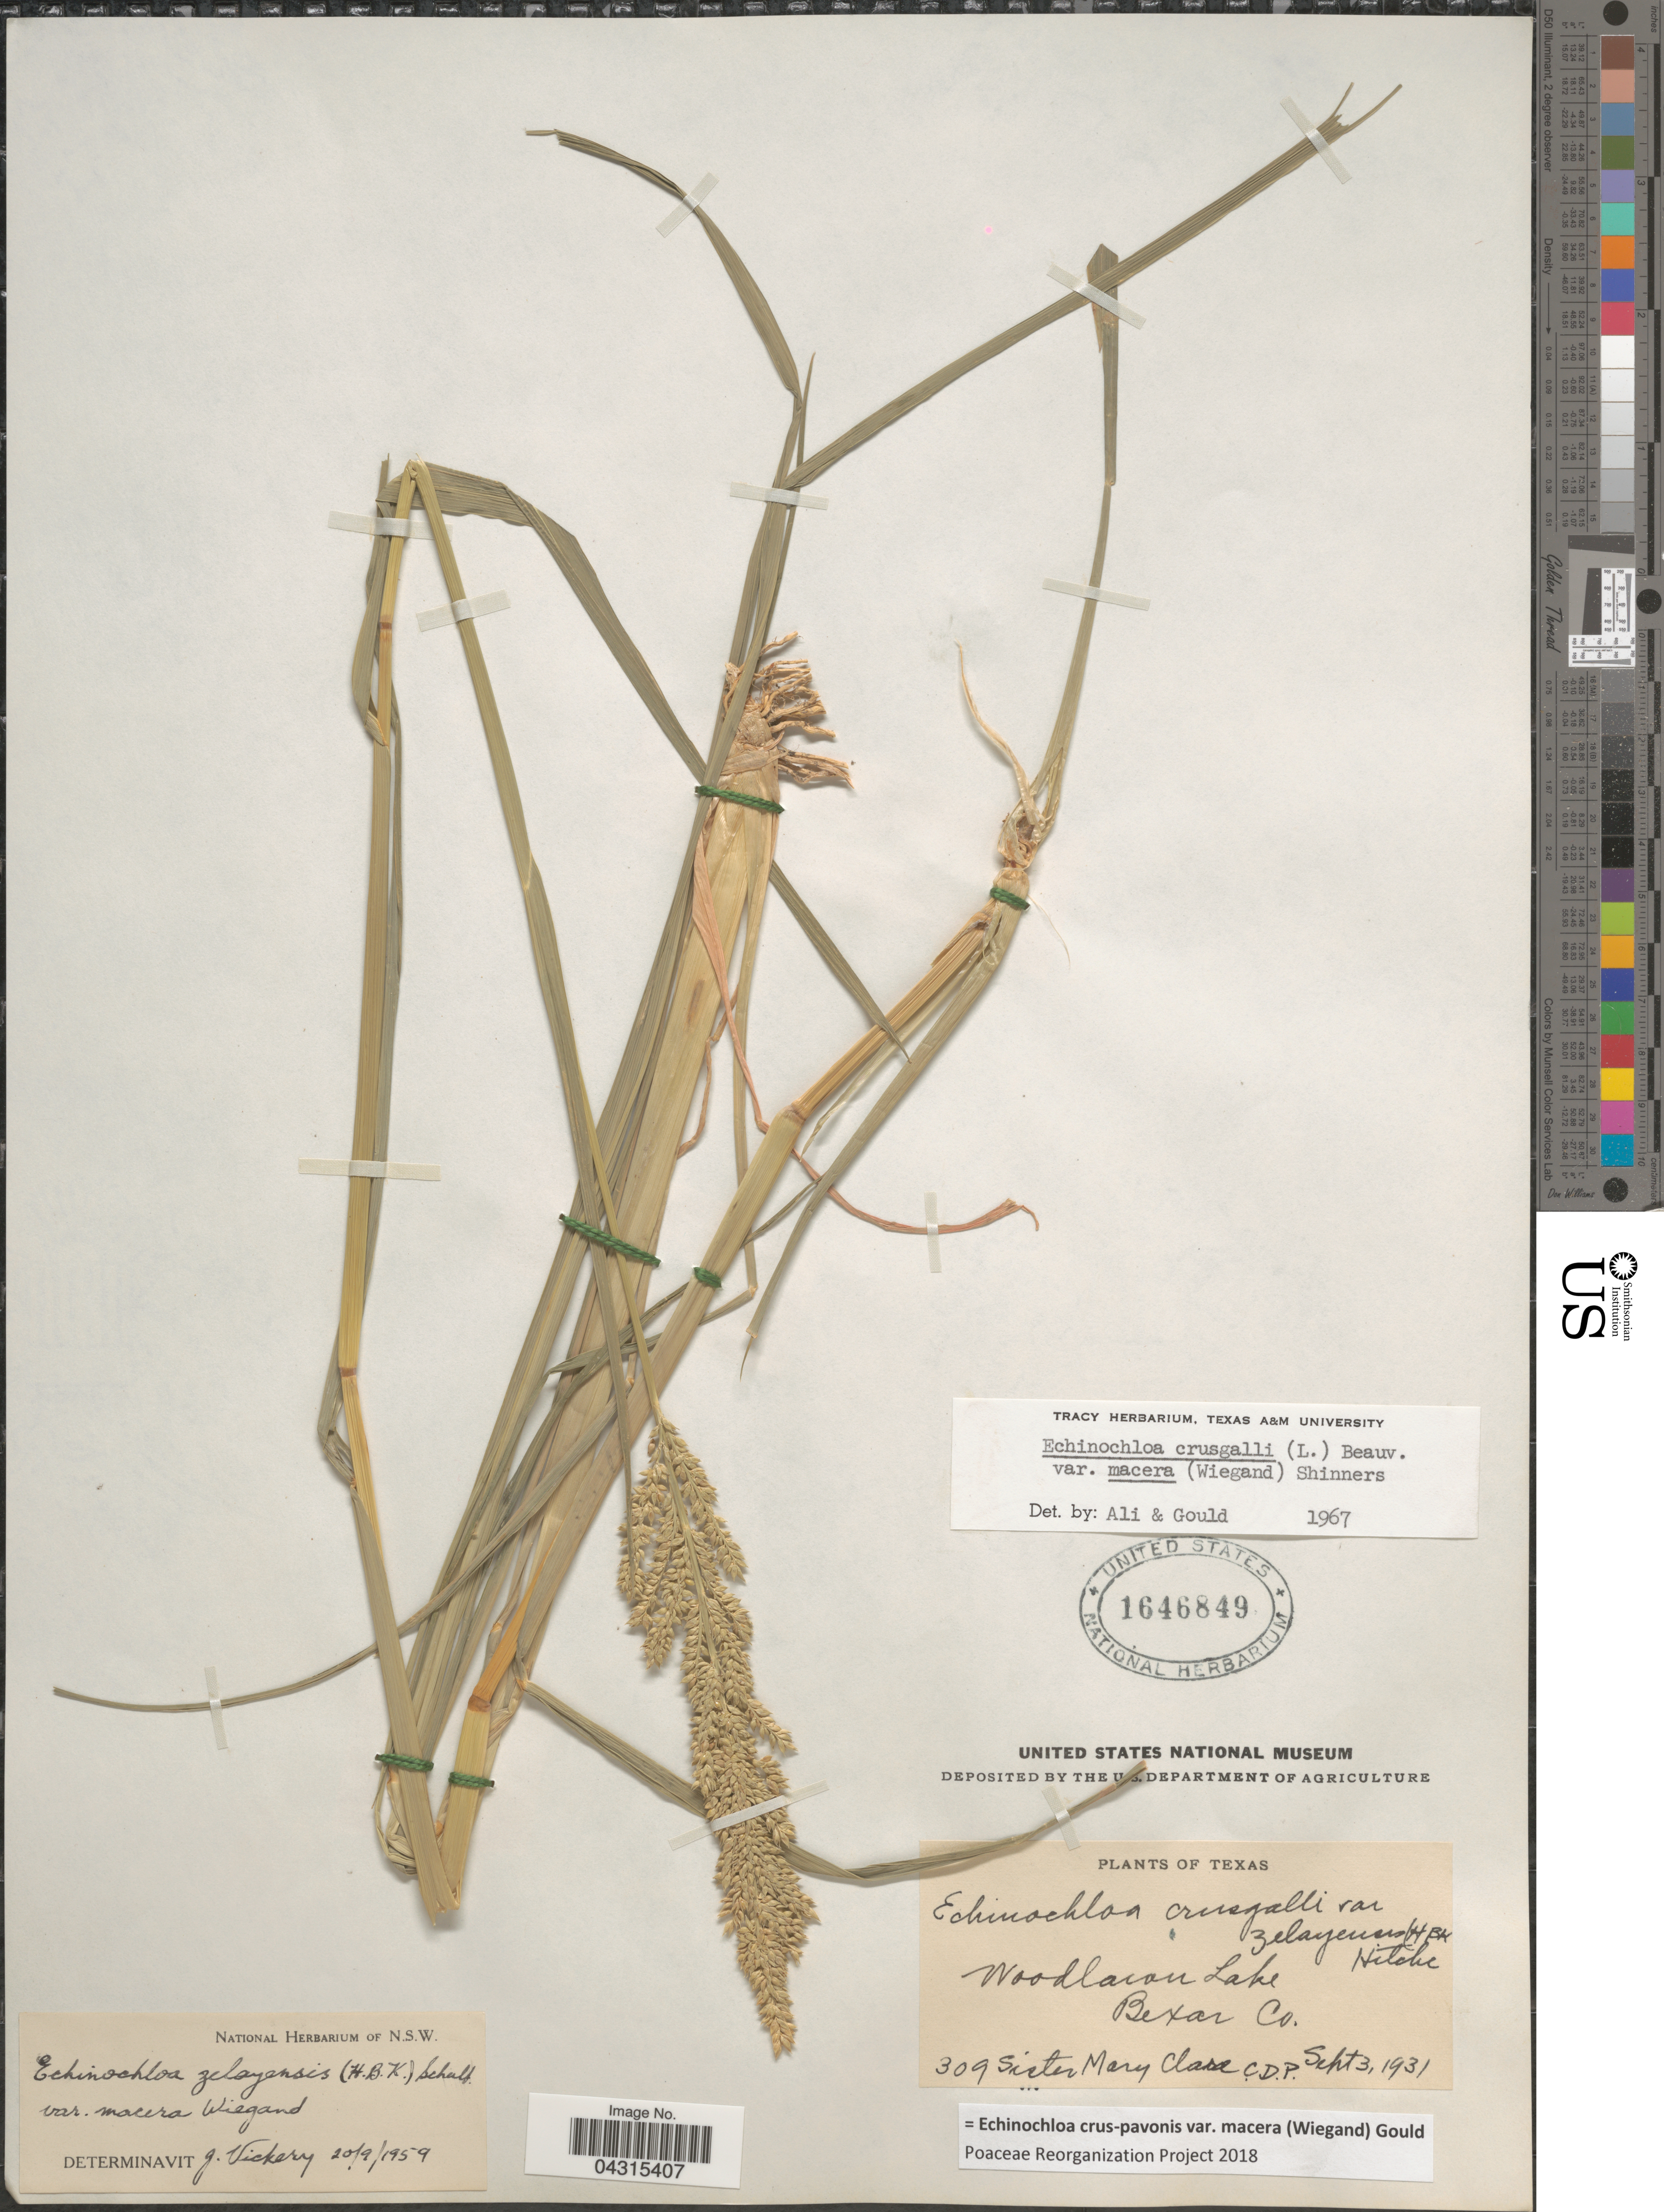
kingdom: Plantae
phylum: Tracheophyta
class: Liliopsida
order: Poales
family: Poaceae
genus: Echinochloa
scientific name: Echinochloa crus-pavonis var. macera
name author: (Wiegand) Gould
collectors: M. Clare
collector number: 309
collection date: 1931-09-03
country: United States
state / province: Texas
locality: Woodlacan Lake. Bexar Co.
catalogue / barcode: US 1646849